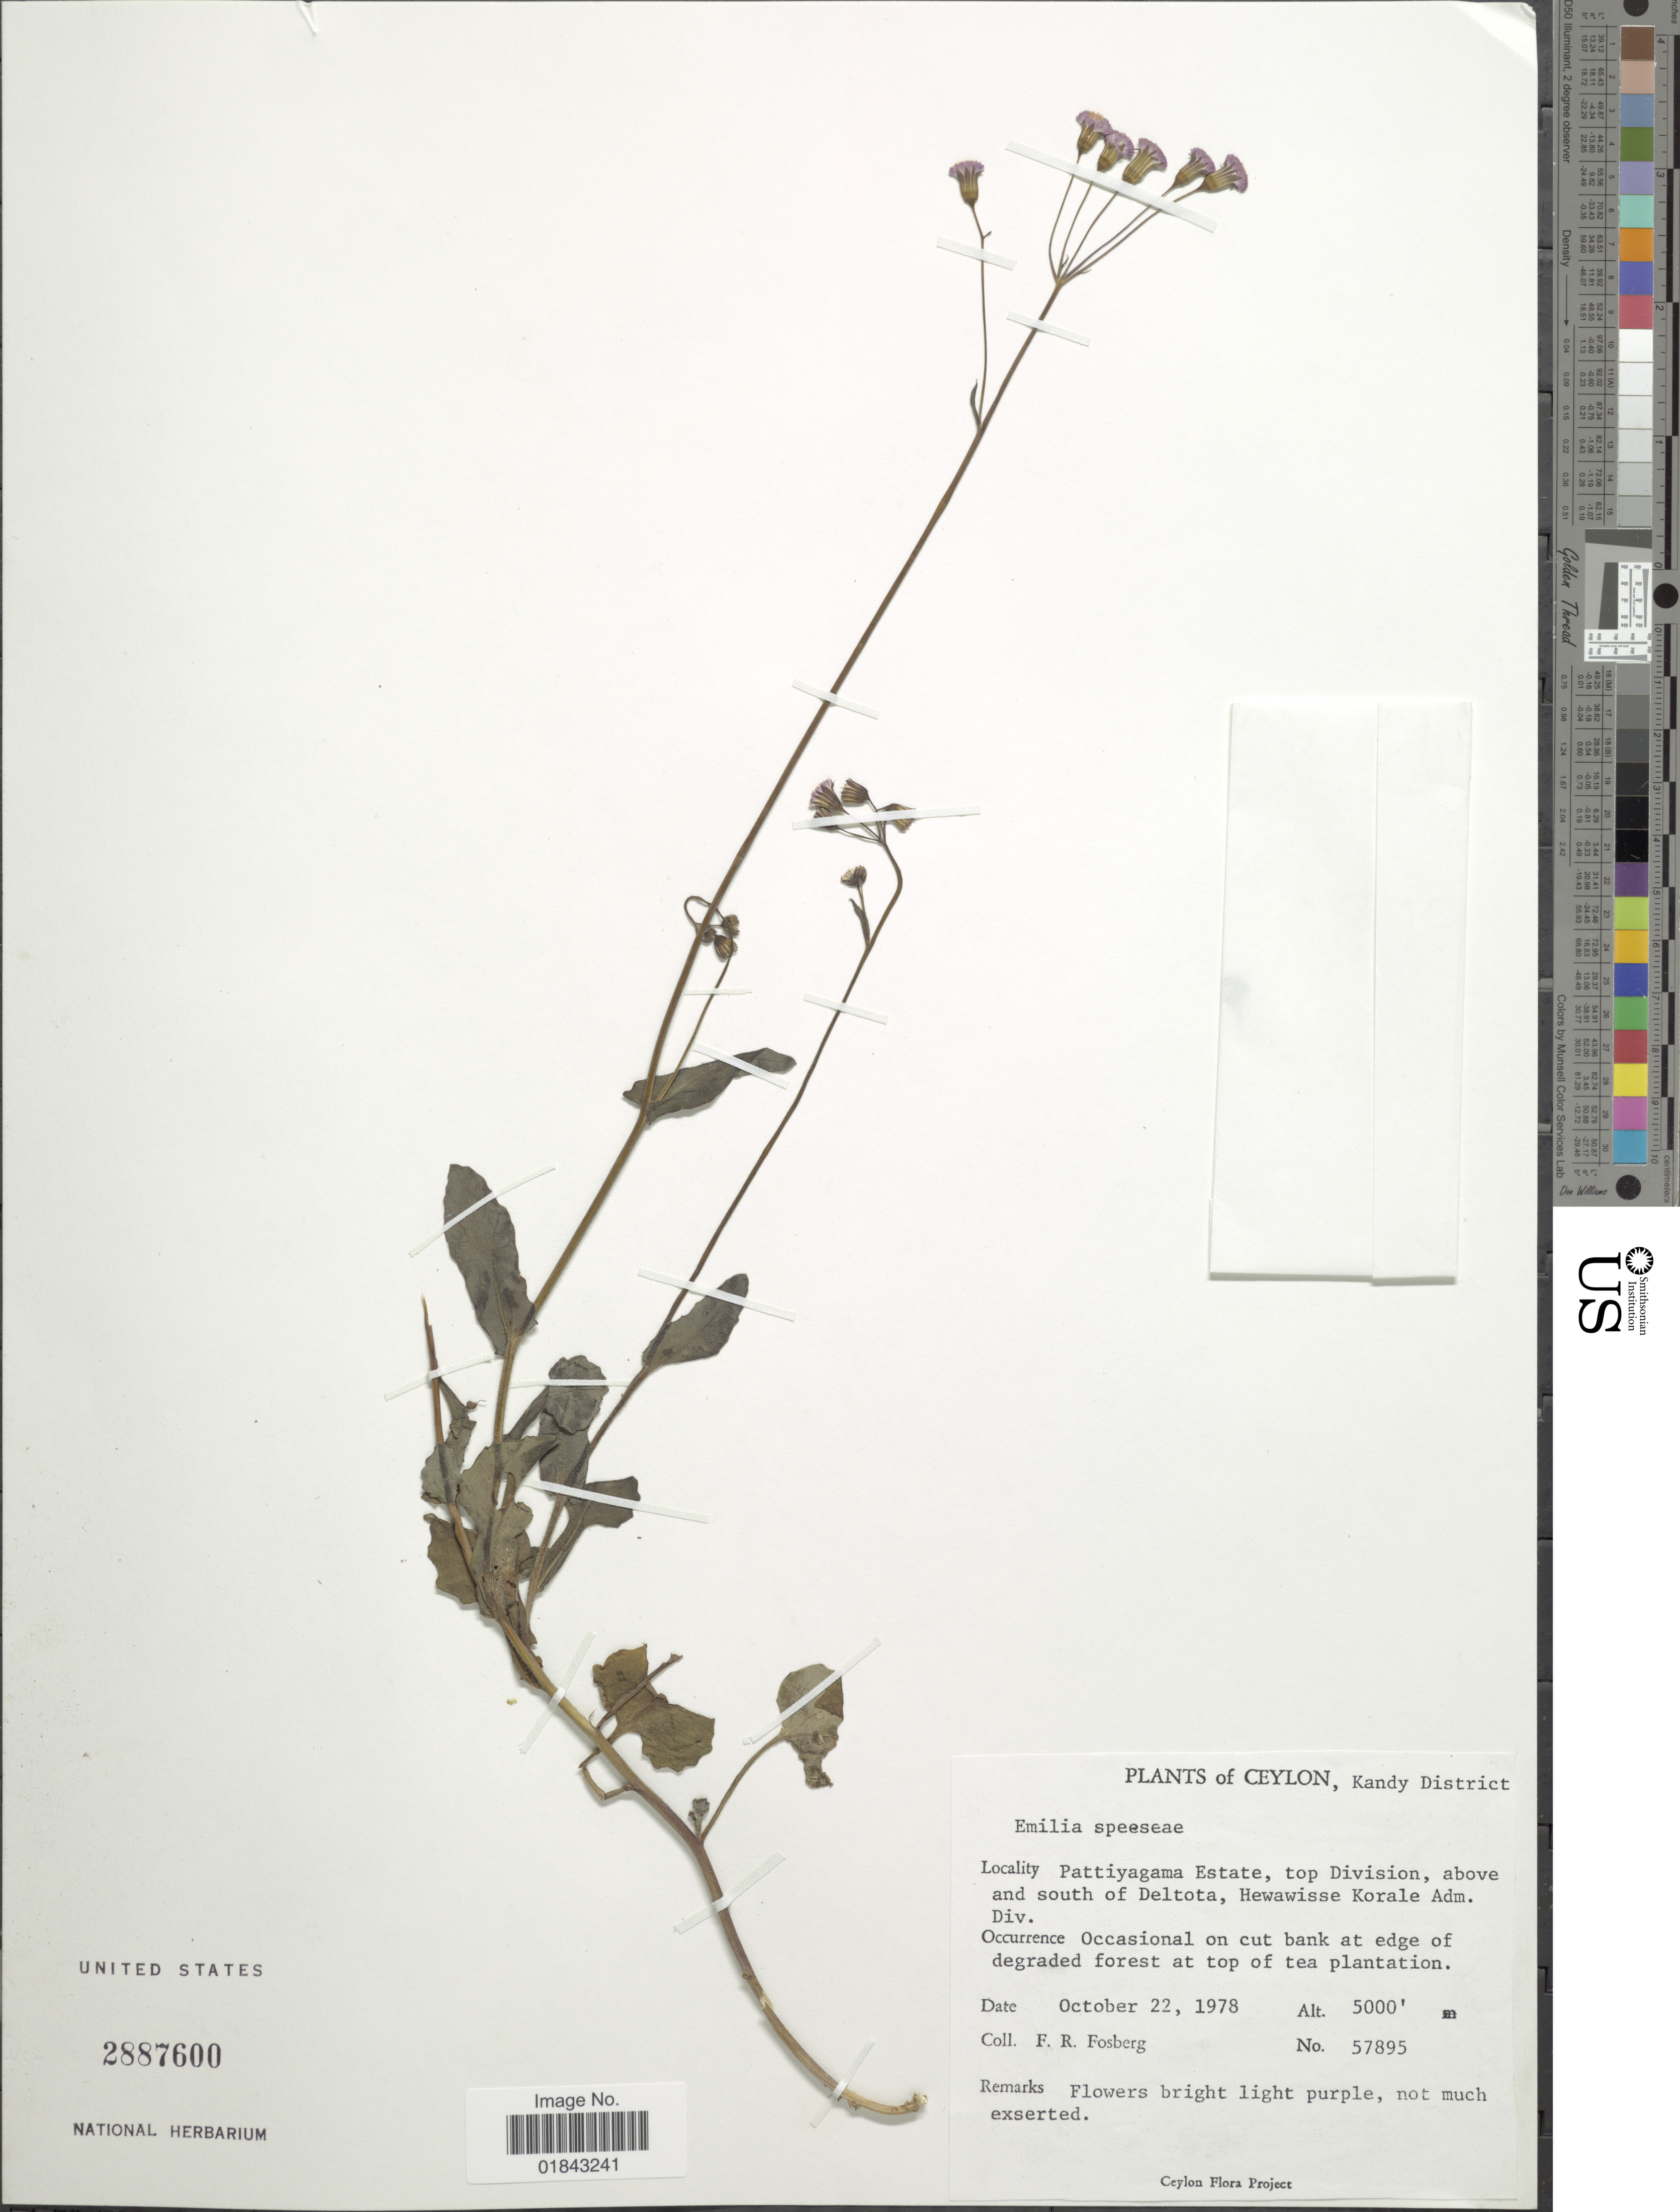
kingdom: Plantae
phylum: Tracheophyta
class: Magnoliopsida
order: Asterales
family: Asteraceae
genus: Emilia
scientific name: Emilia speeseae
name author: Fosberg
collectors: F. R. Fosberg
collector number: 57895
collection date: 1978-10-22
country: Sri Lanka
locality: Ceylon, Kandy District, pattiyagama Estate, top Division, above and south of Deltota, Hewawisse Korale Adm. Div., occasional on cut bank at edge of degraded forest at top of tea plantation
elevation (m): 1524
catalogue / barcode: US 2887600